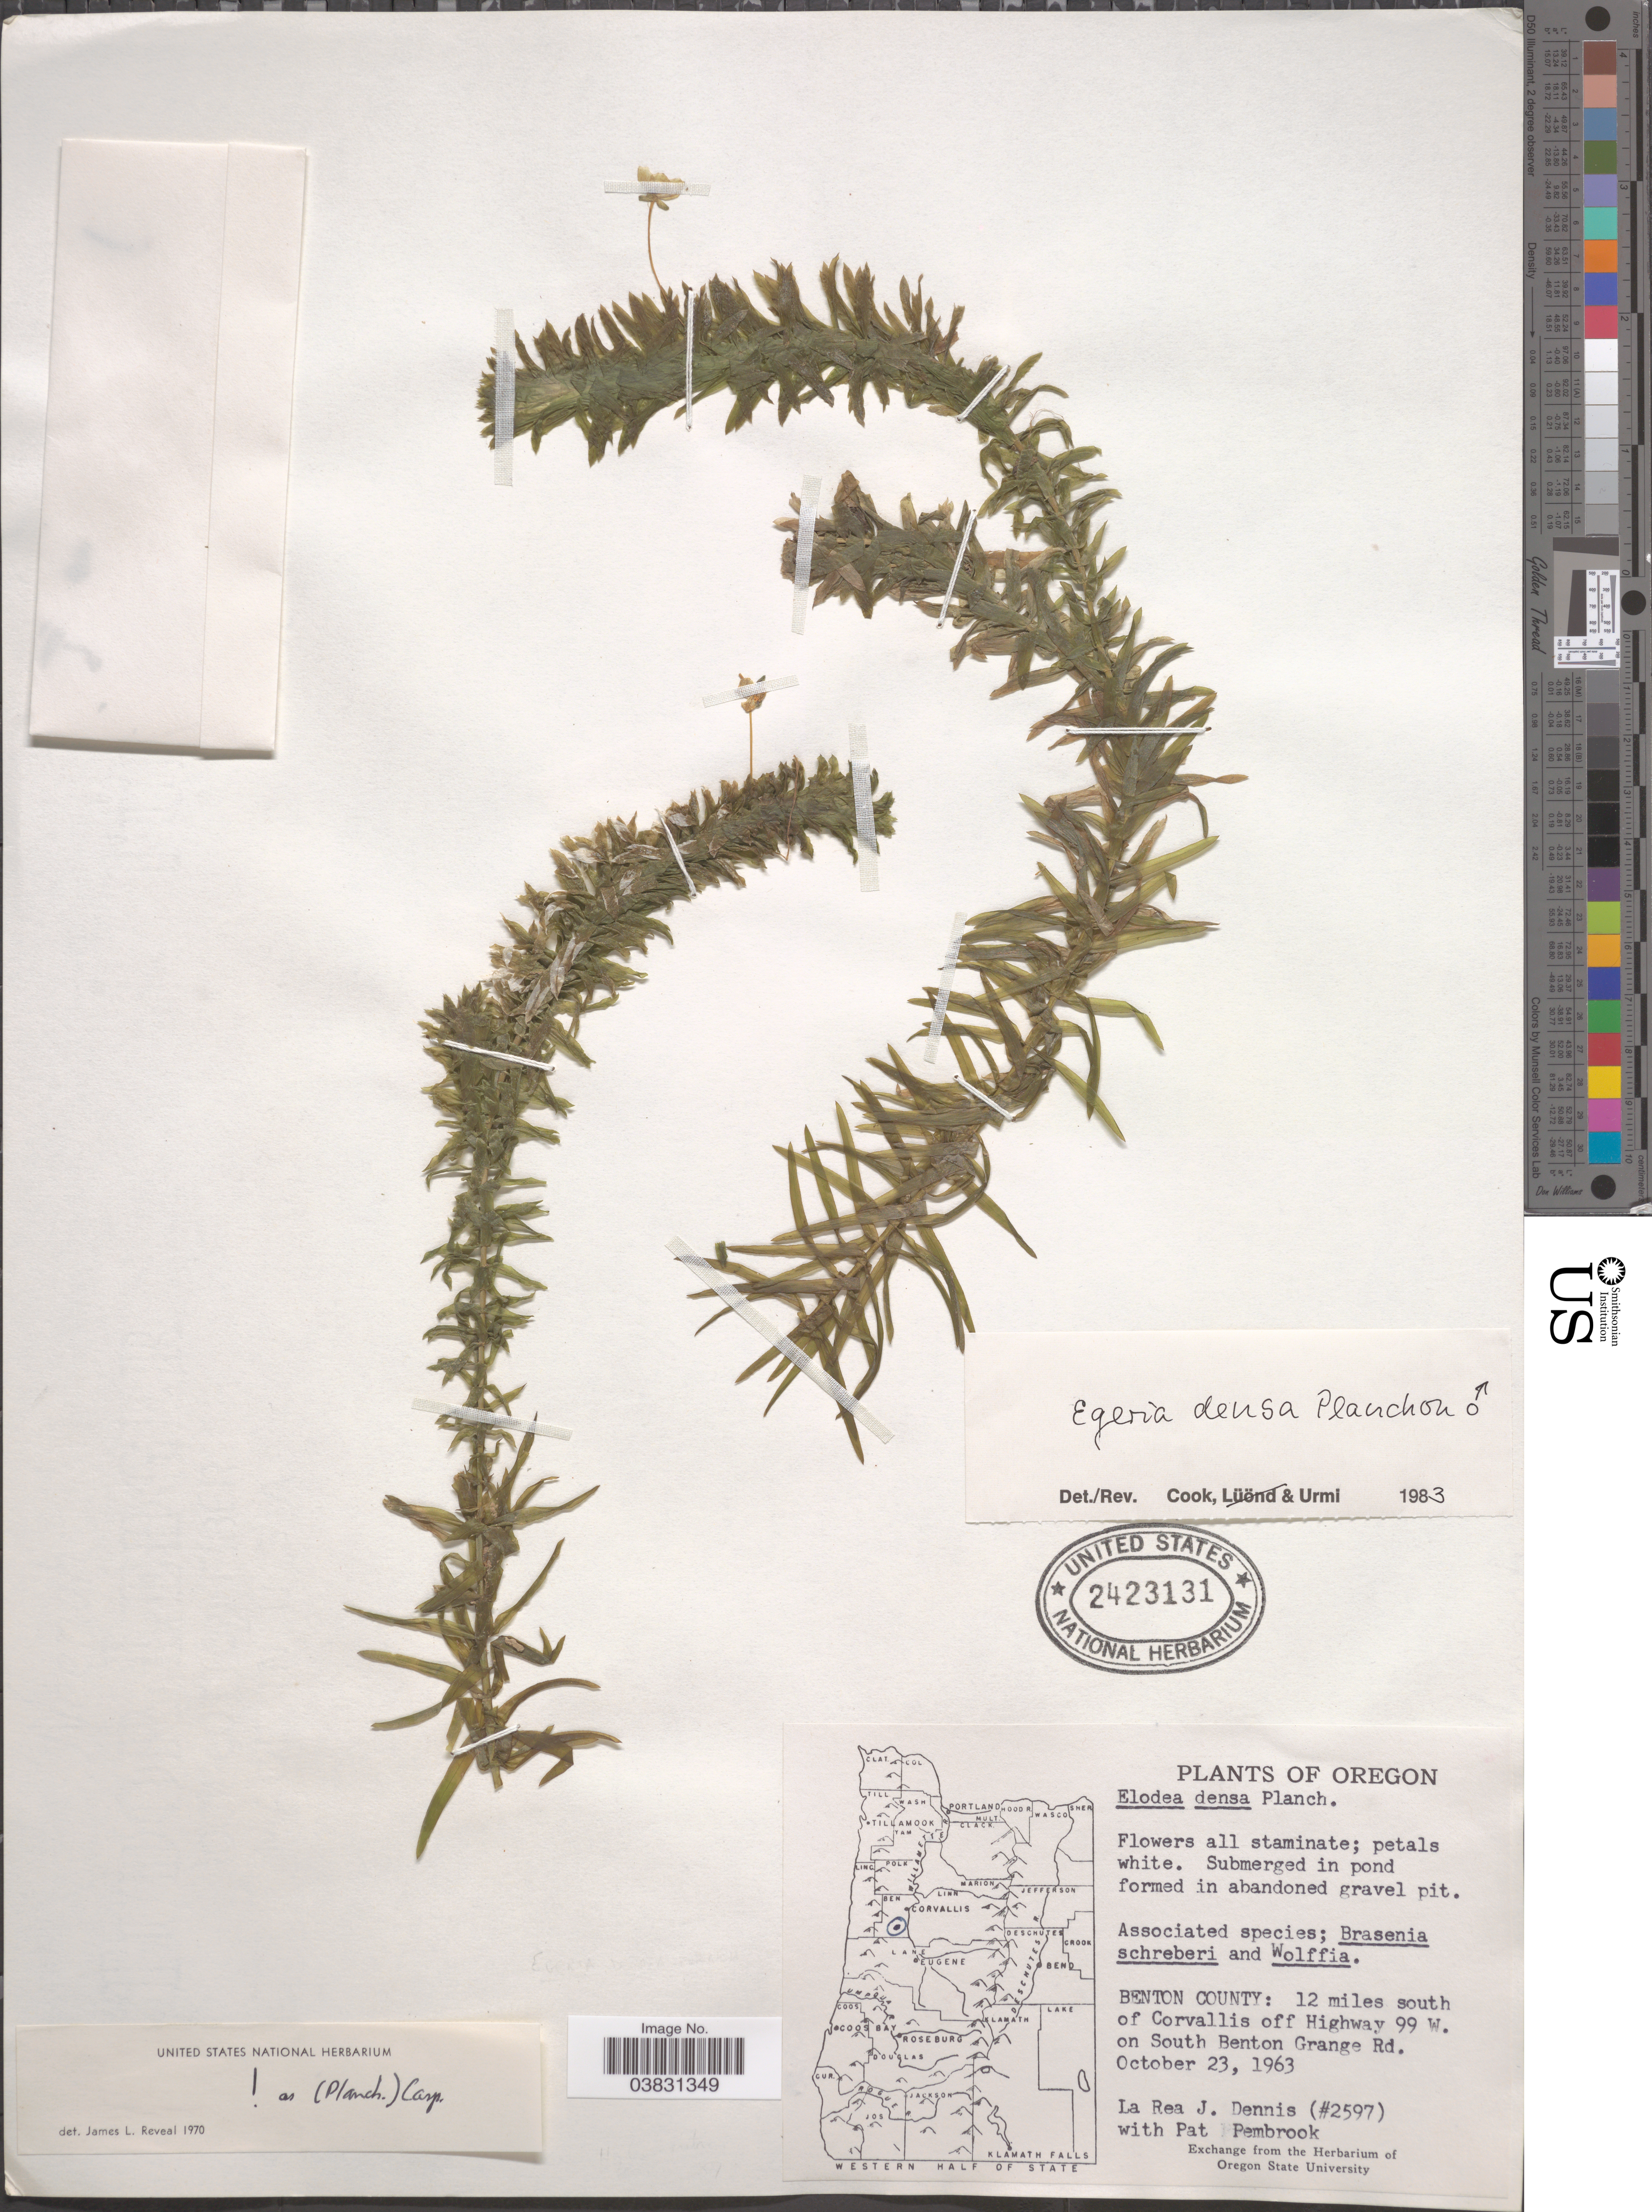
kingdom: Plantae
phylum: Tracheophyta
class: Liliopsida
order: Alismatales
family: Hydrocharitaceae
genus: Egeria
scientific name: Egeria densa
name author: Planch.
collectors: L. Dennis & P. Pembrook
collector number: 2597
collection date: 1963-10-23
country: United States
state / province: Oregon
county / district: Benton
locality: Benton County: 12 miles south of Corvallis off Highway 99 W. on South Benton Grange Rd.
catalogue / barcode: US 2423131